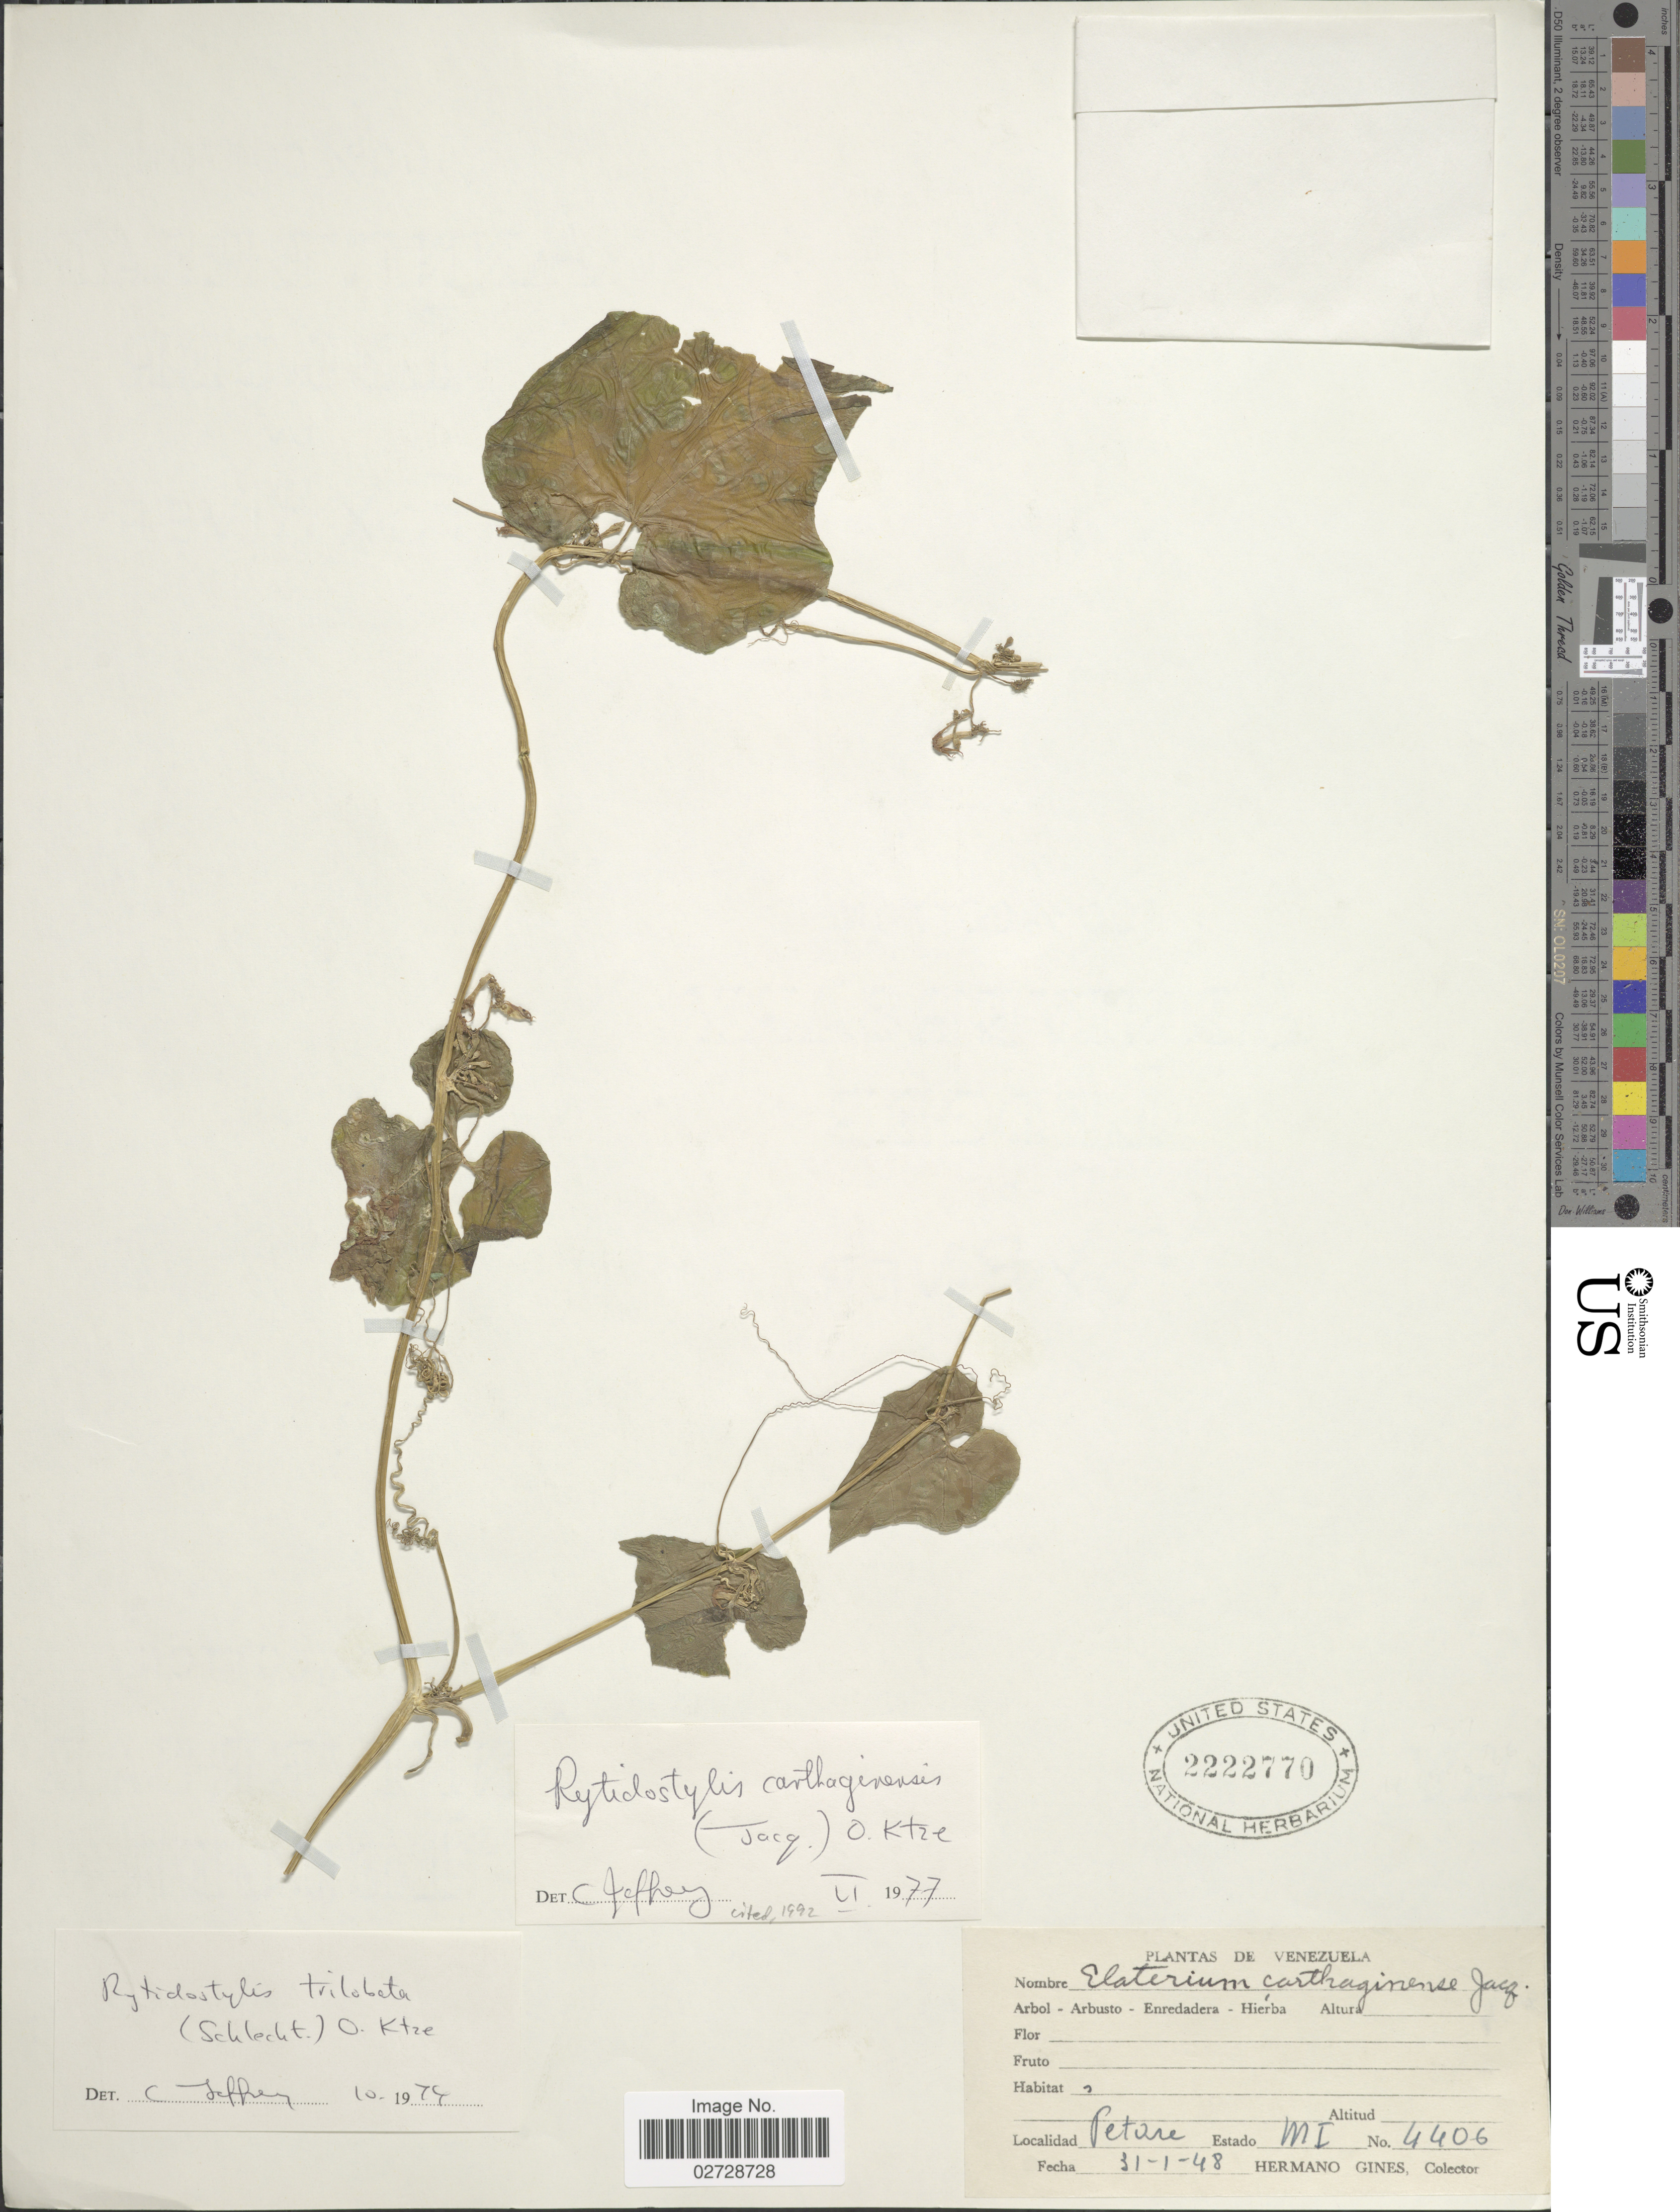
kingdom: Plantae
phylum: Tracheophyta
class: Magnoliopsida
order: Cucurbitales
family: Cucurbitaceae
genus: Cyclanthera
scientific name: Cyclanthera carthagenensis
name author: (Jacq.) H. Schaef. & S.S. Renner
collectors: Bro. Gines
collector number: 4406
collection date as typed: Transcribed d/m/y: 31/1/48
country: Venezuela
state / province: Miranda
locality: Petare. Estado: MI.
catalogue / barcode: US 2222770